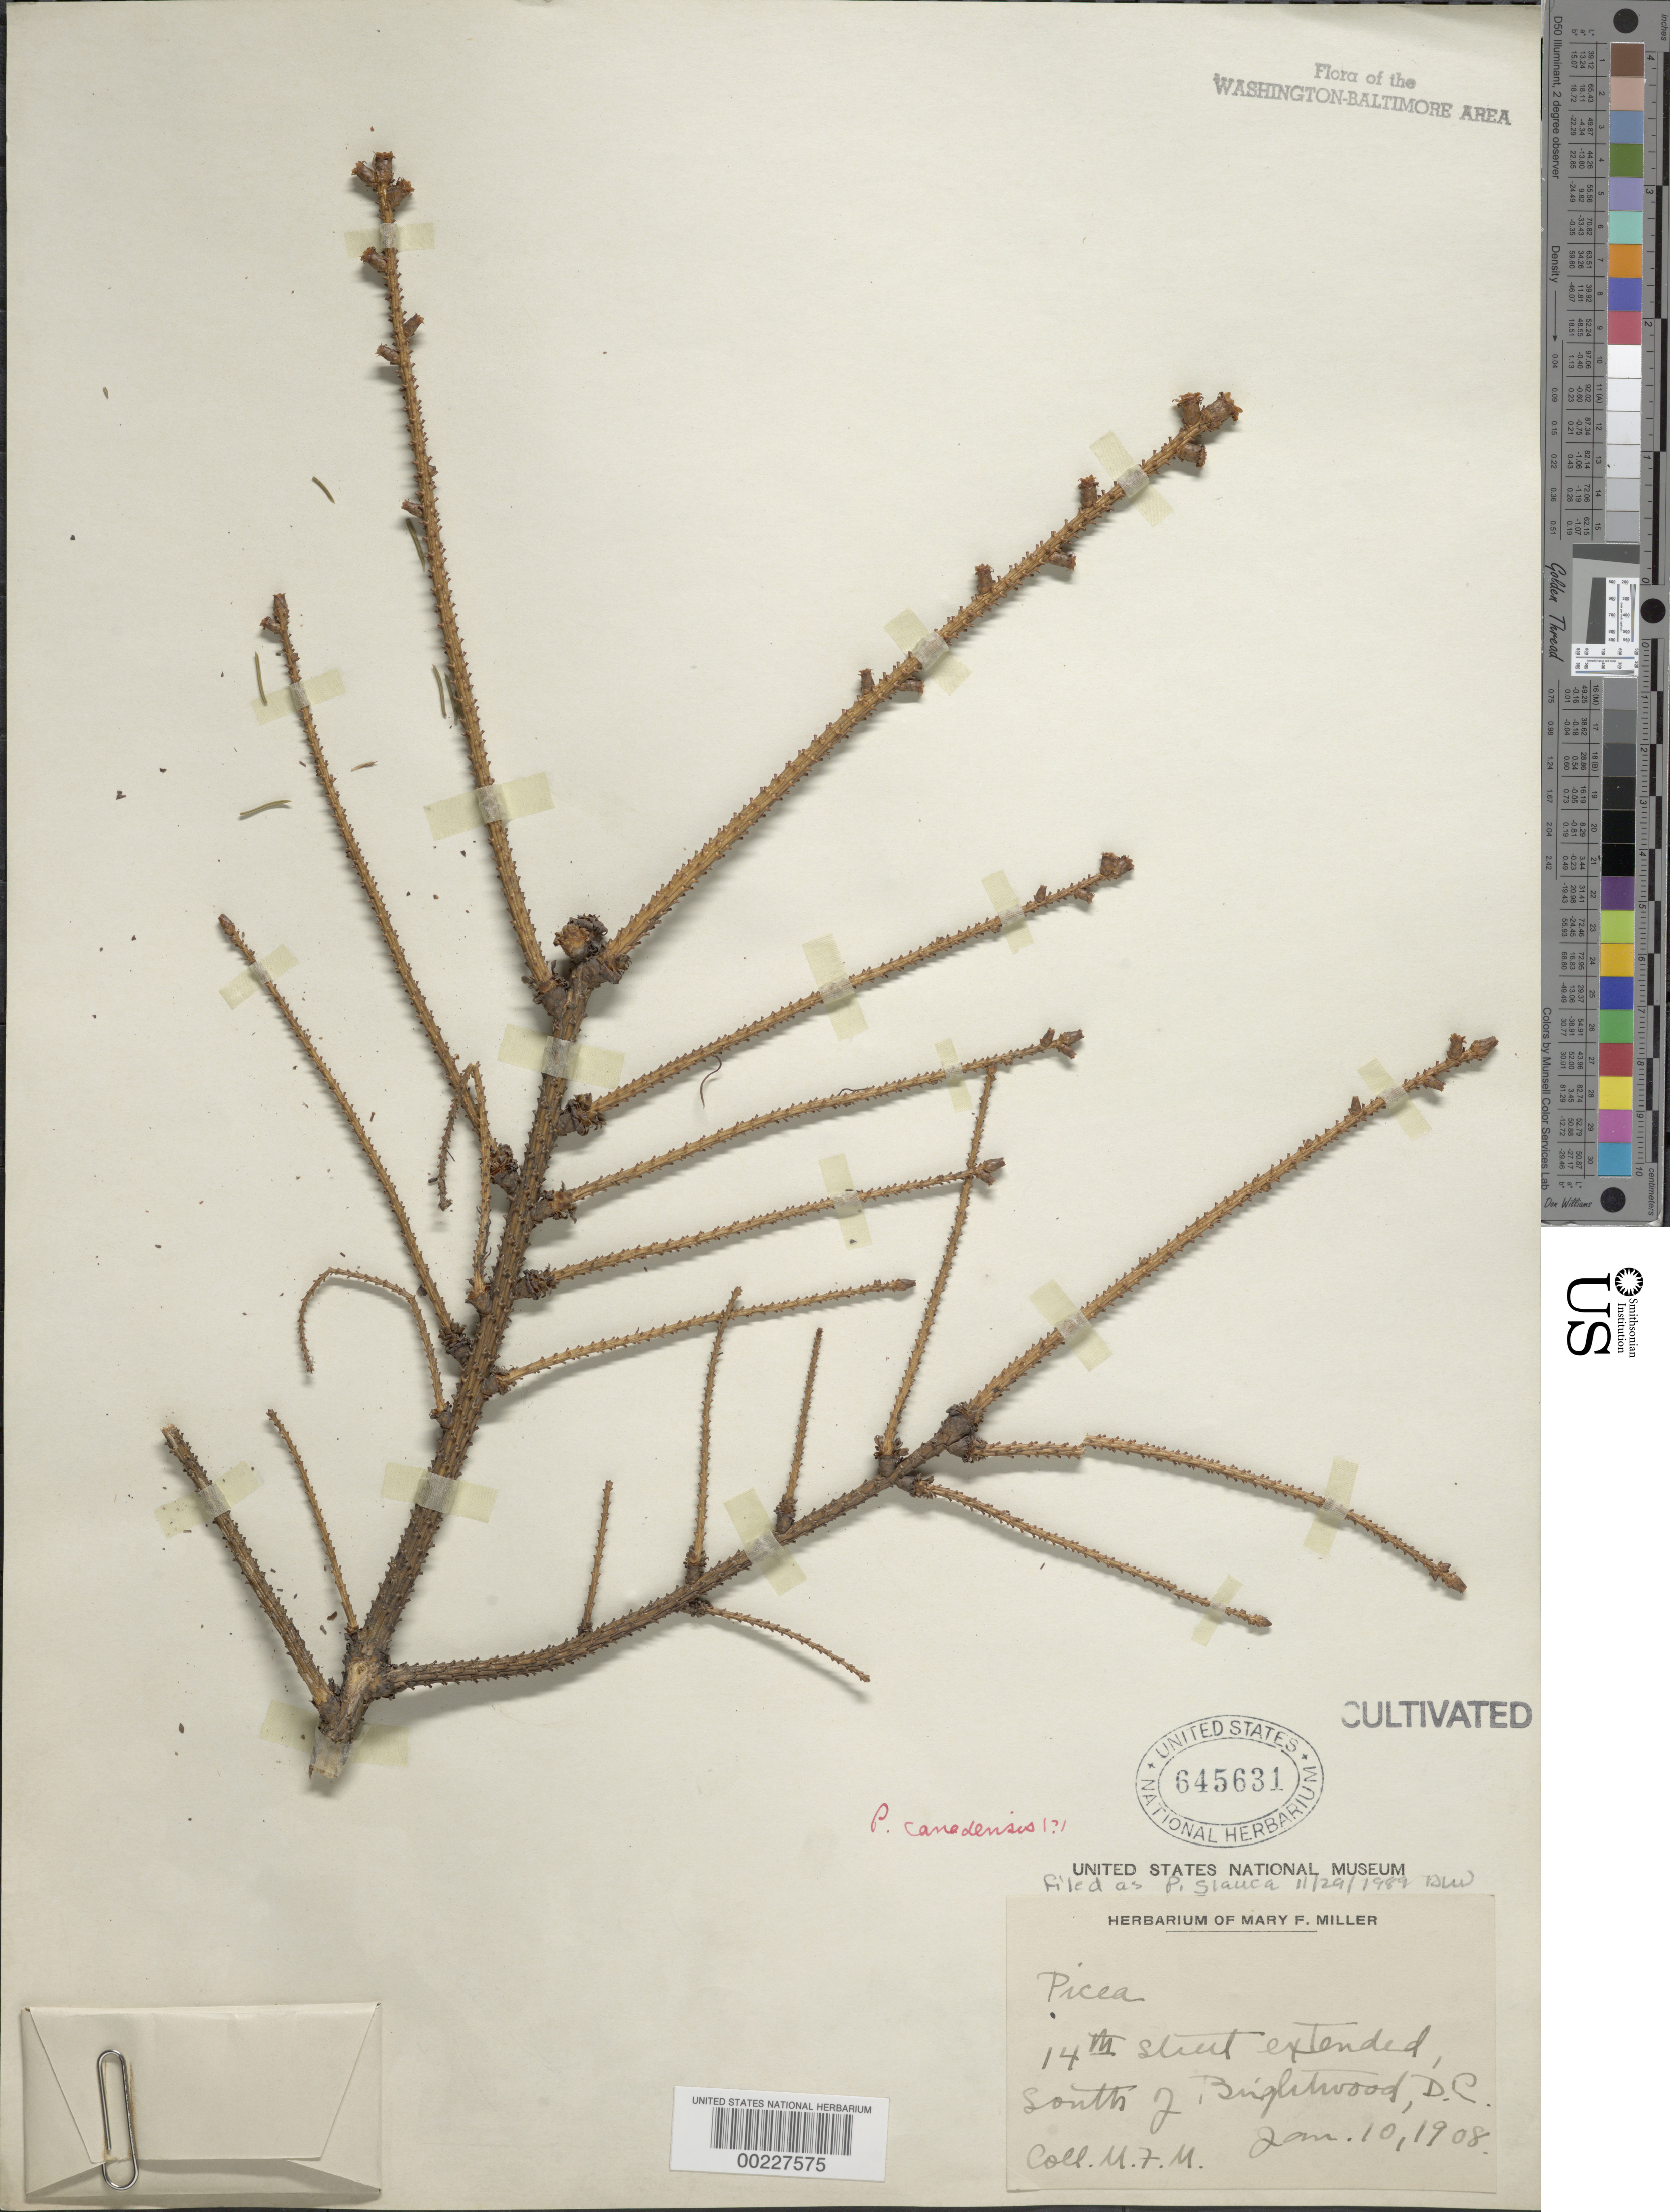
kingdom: Plantae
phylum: Tracheophyta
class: Pinopsida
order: Pinales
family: Pinaceae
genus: Picea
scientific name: Picea glauca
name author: (Moench) Voss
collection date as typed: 10 Jan 1908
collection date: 1908-01-10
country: United States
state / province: District of Columbia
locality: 14th street extended S of Brightwood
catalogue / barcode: US 645631